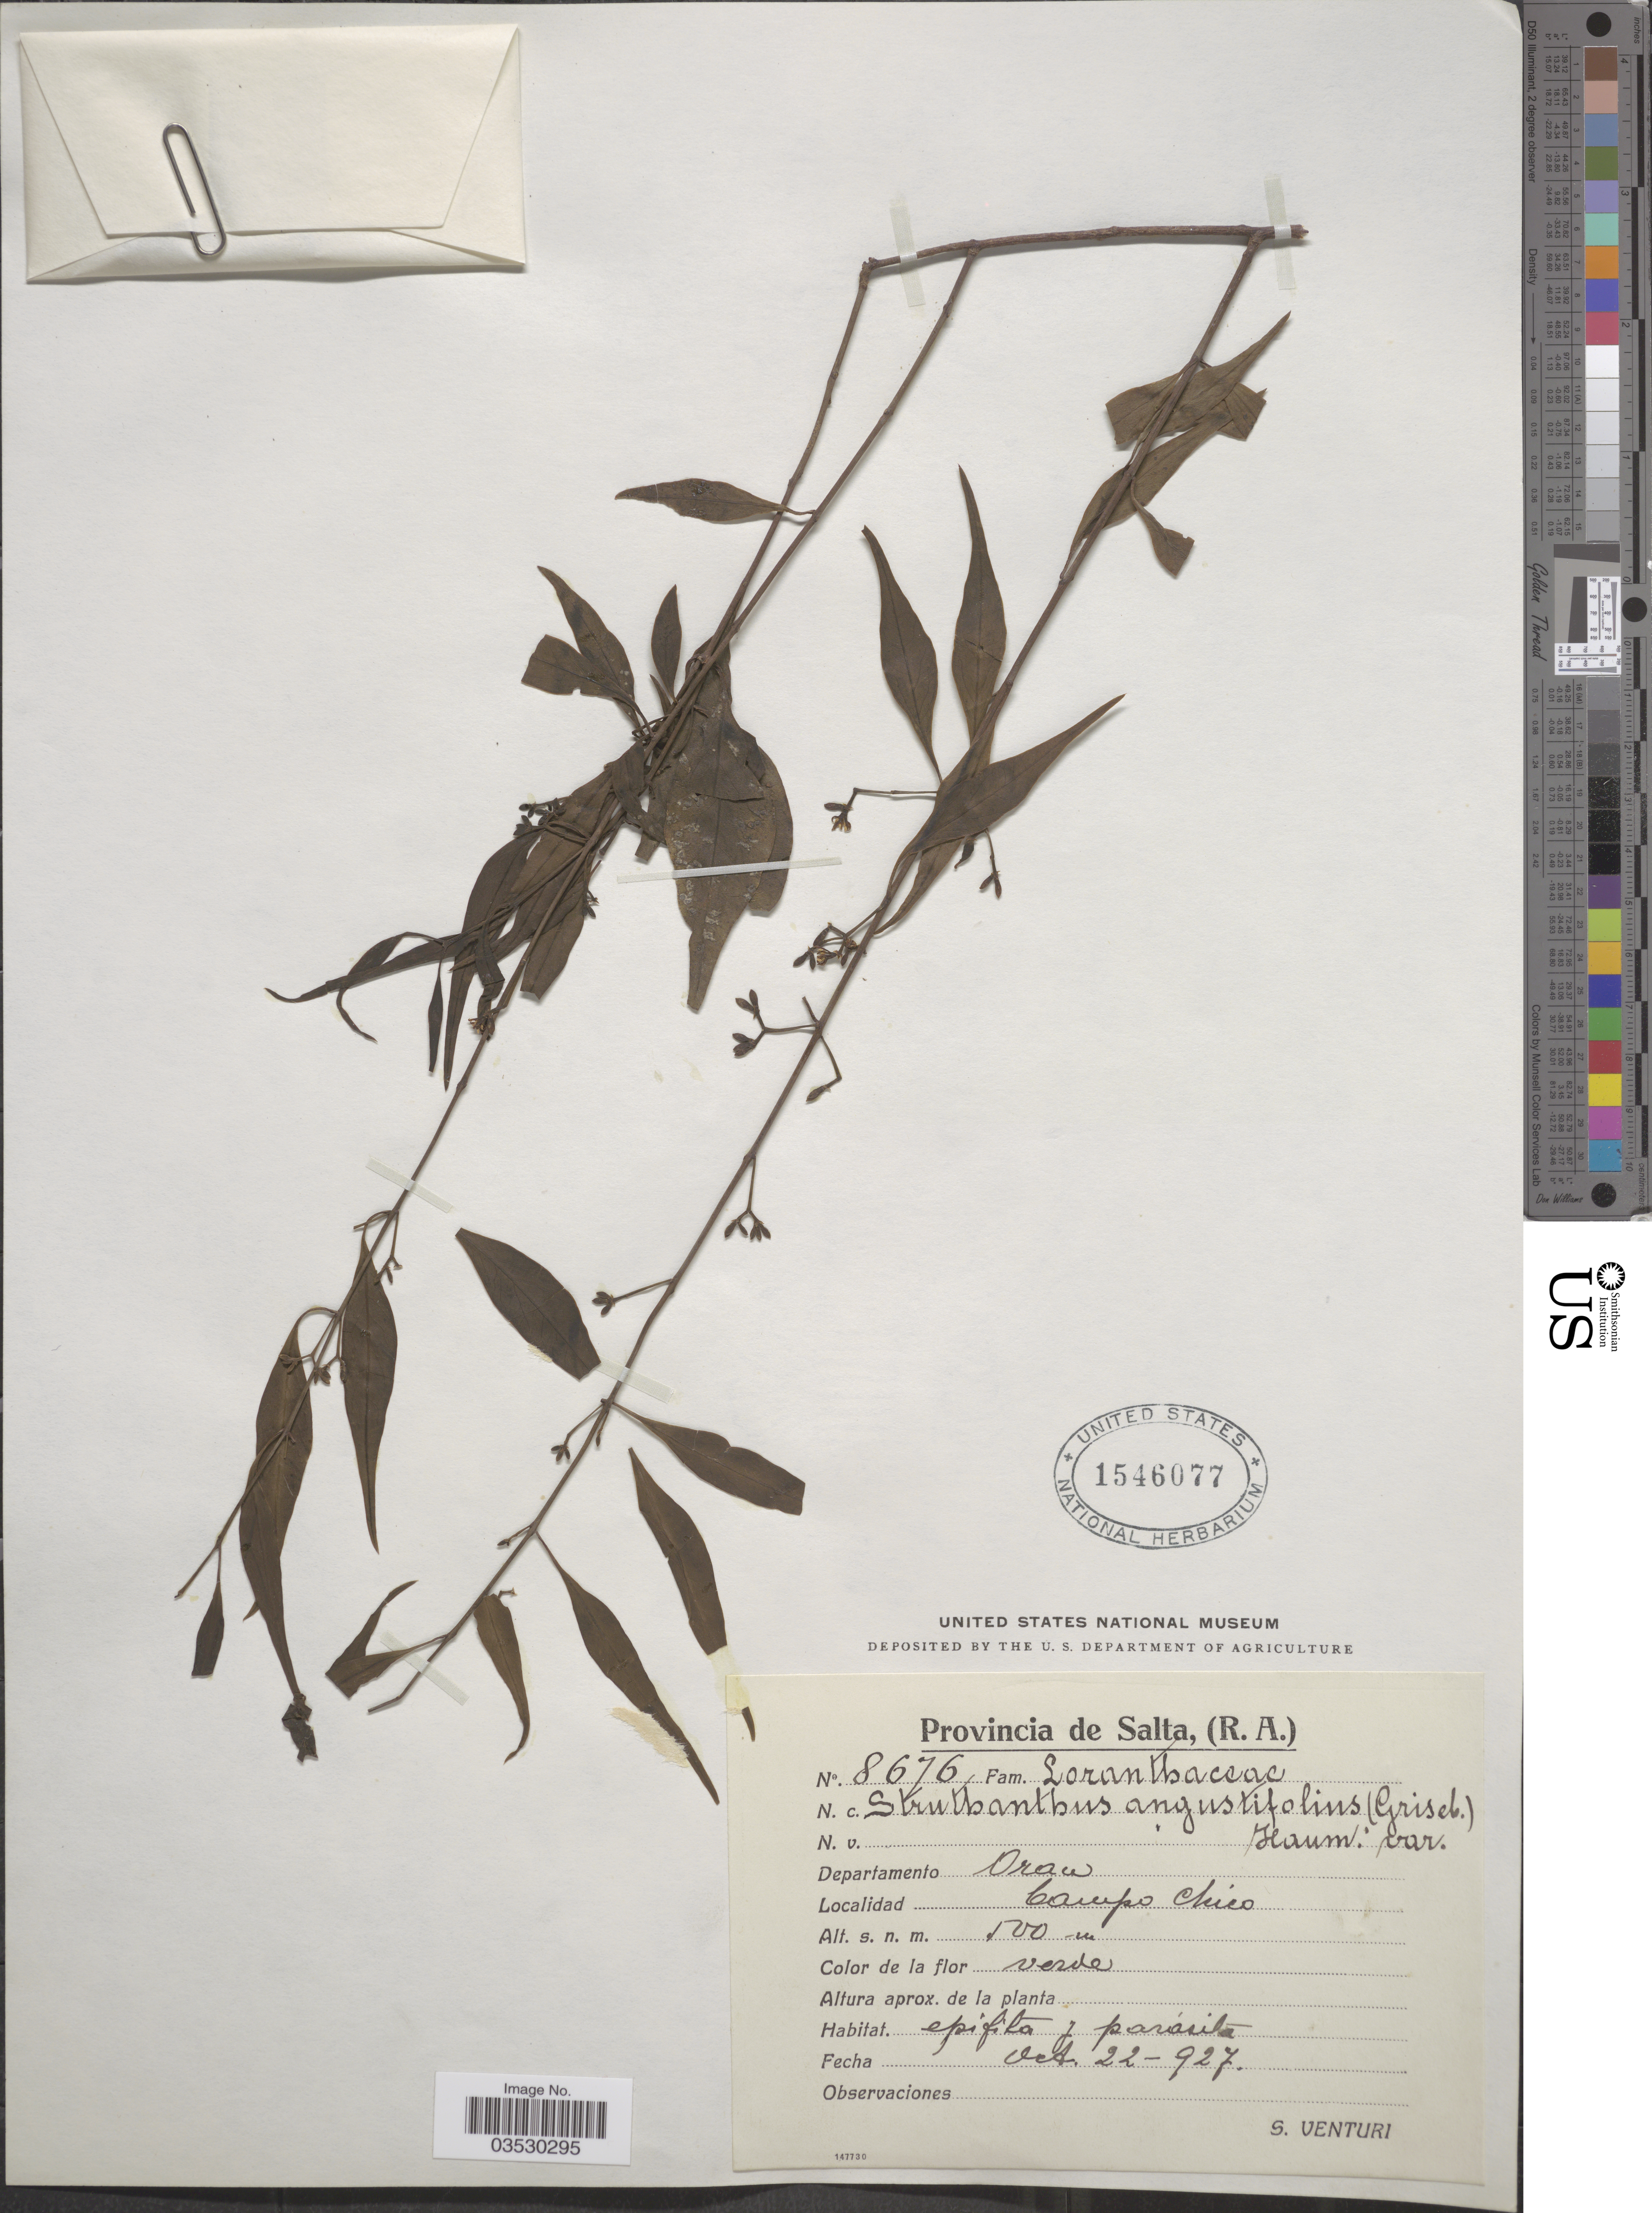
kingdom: Plantae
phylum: Tracheophyta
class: Magnoliopsida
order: Santalales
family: Loranthaceae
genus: Struthanthus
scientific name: Struthanthus angustifolius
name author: (Griseb.) Hauman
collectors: S. Venturi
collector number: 8676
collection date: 1927-10-22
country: Argentina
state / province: Salta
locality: Departamento Oran. Campo Chico.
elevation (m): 500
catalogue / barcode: US 1546077